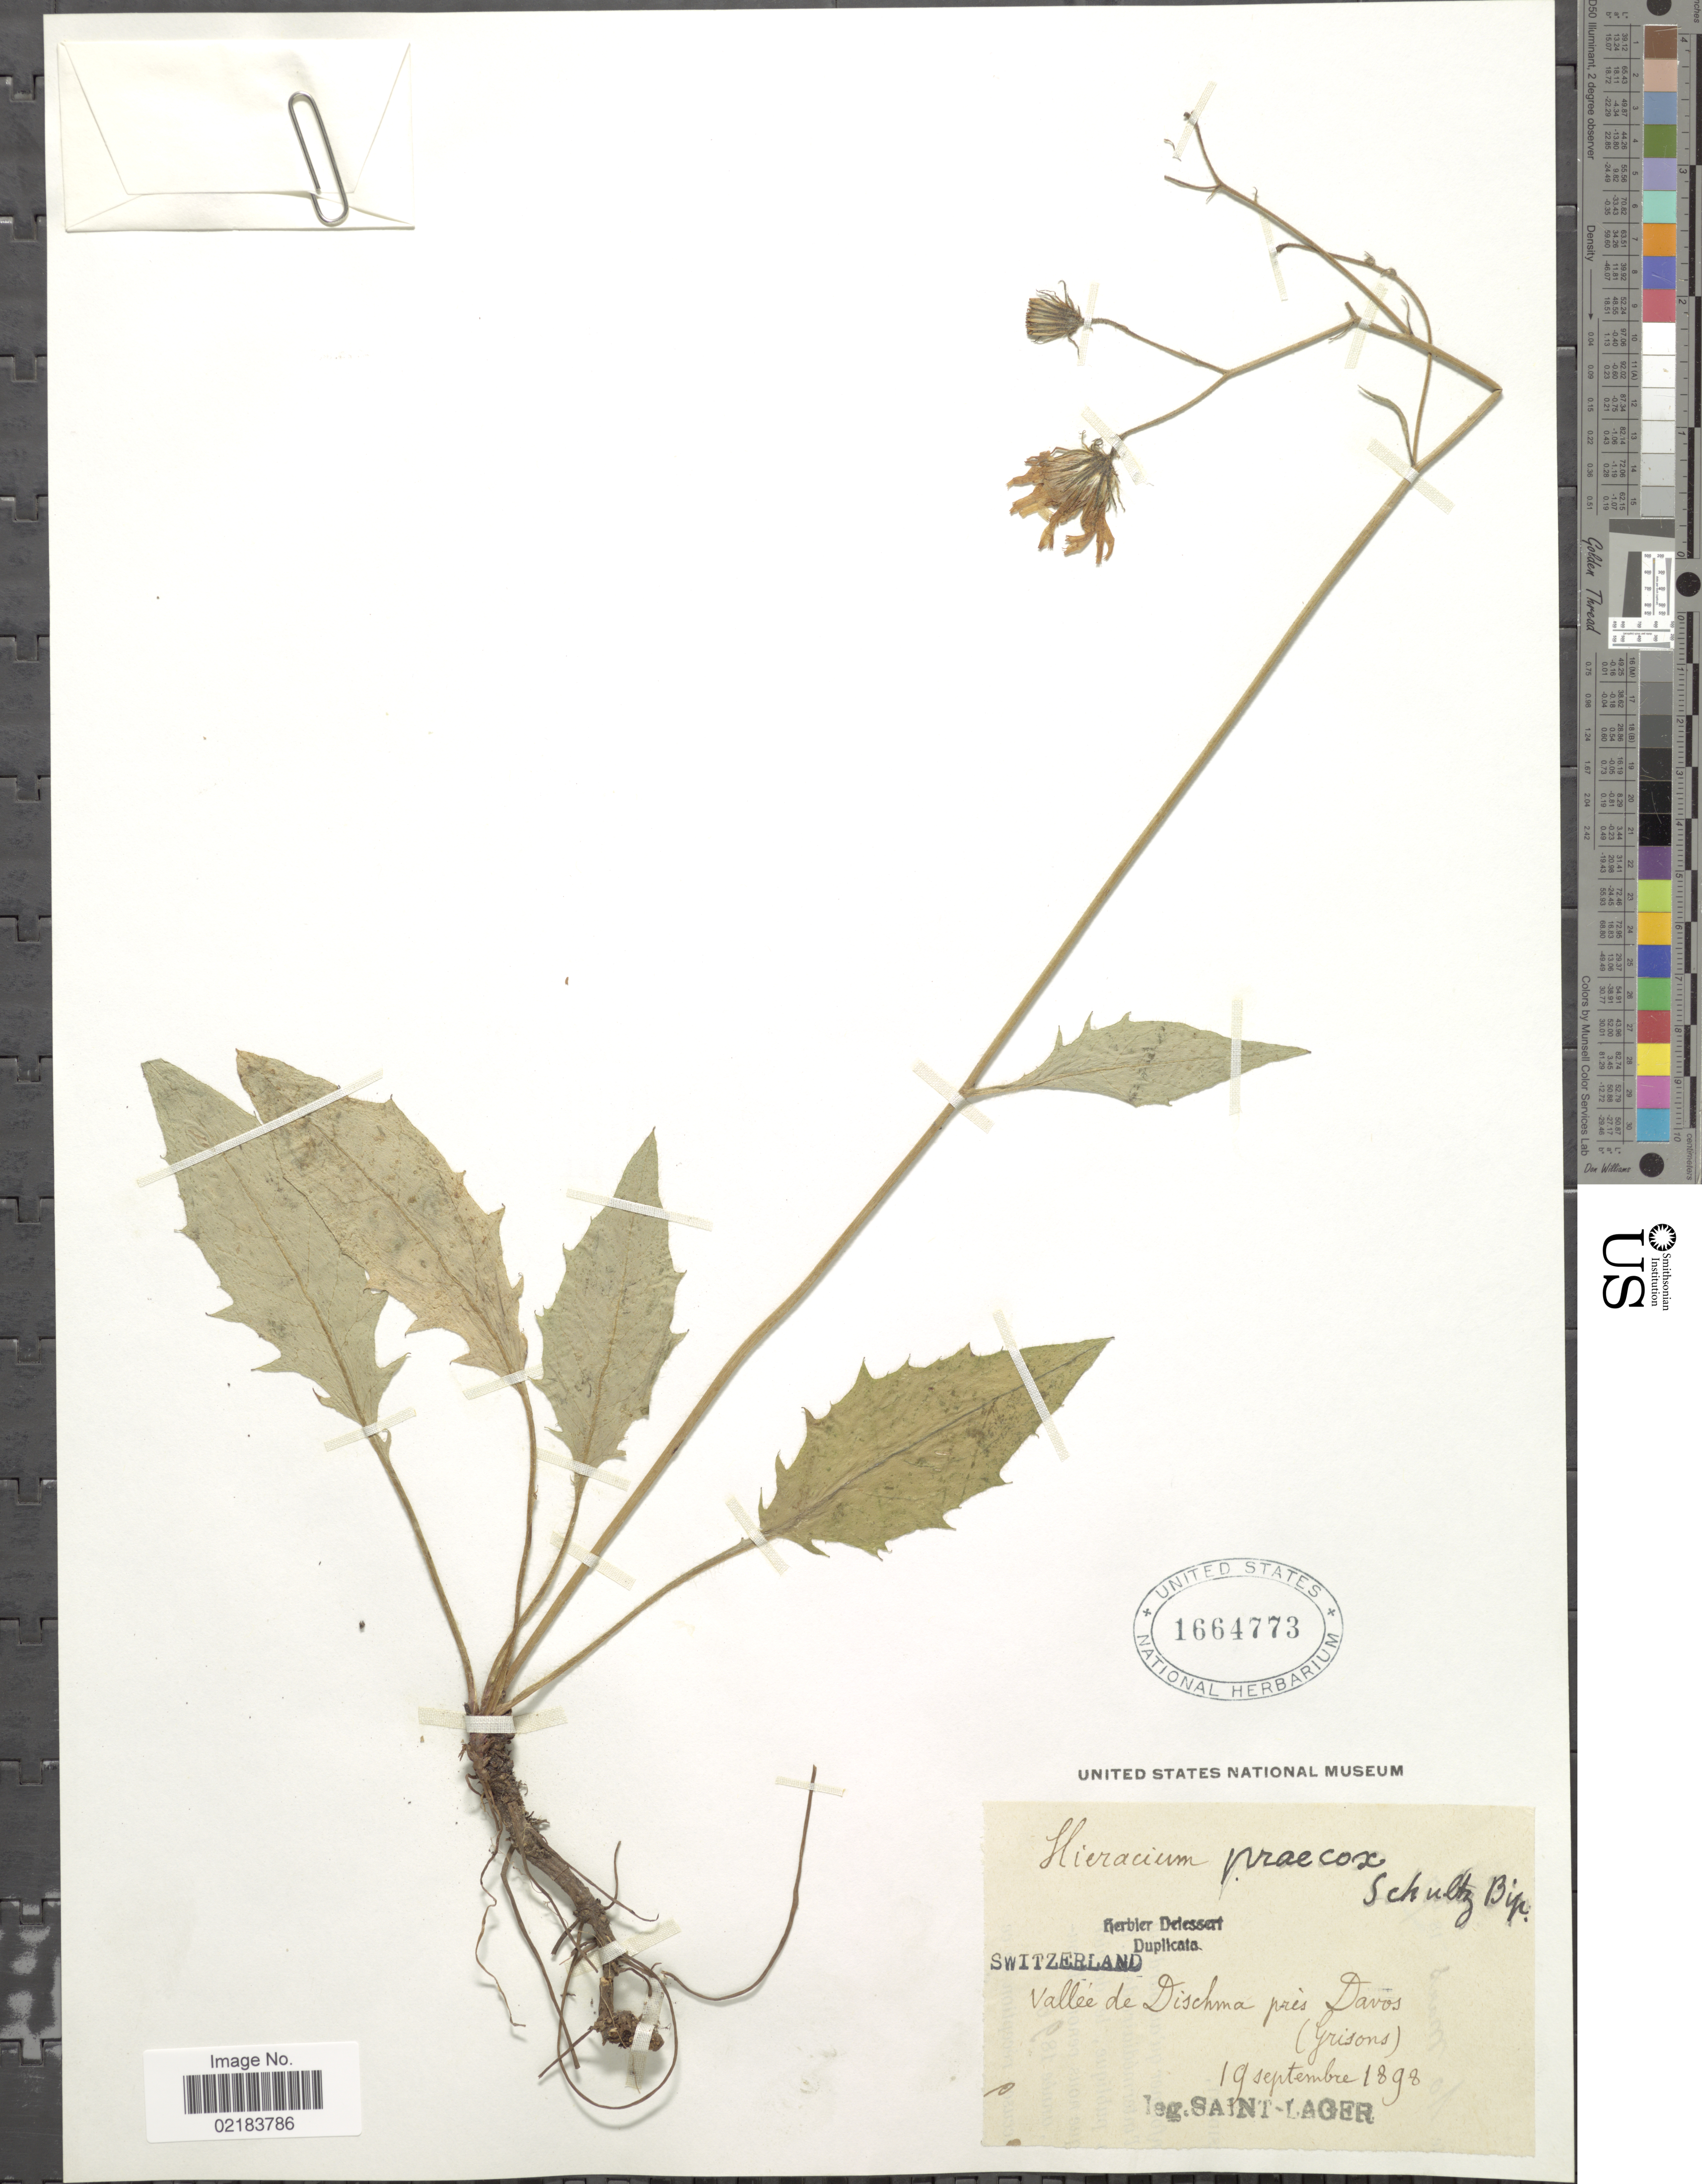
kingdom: Plantae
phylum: Tracheophyta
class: Magnoliopsida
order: Asterales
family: Asteraceae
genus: Hieracium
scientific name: Hieracium glaucinum subsp. praecox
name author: (Sch. Bip.) O. Bolòs & Vigo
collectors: Saint-Lager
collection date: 1898-09-19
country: Switzerland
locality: Vallée de Dischma près Davos (Grisons)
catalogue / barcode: US 1664773